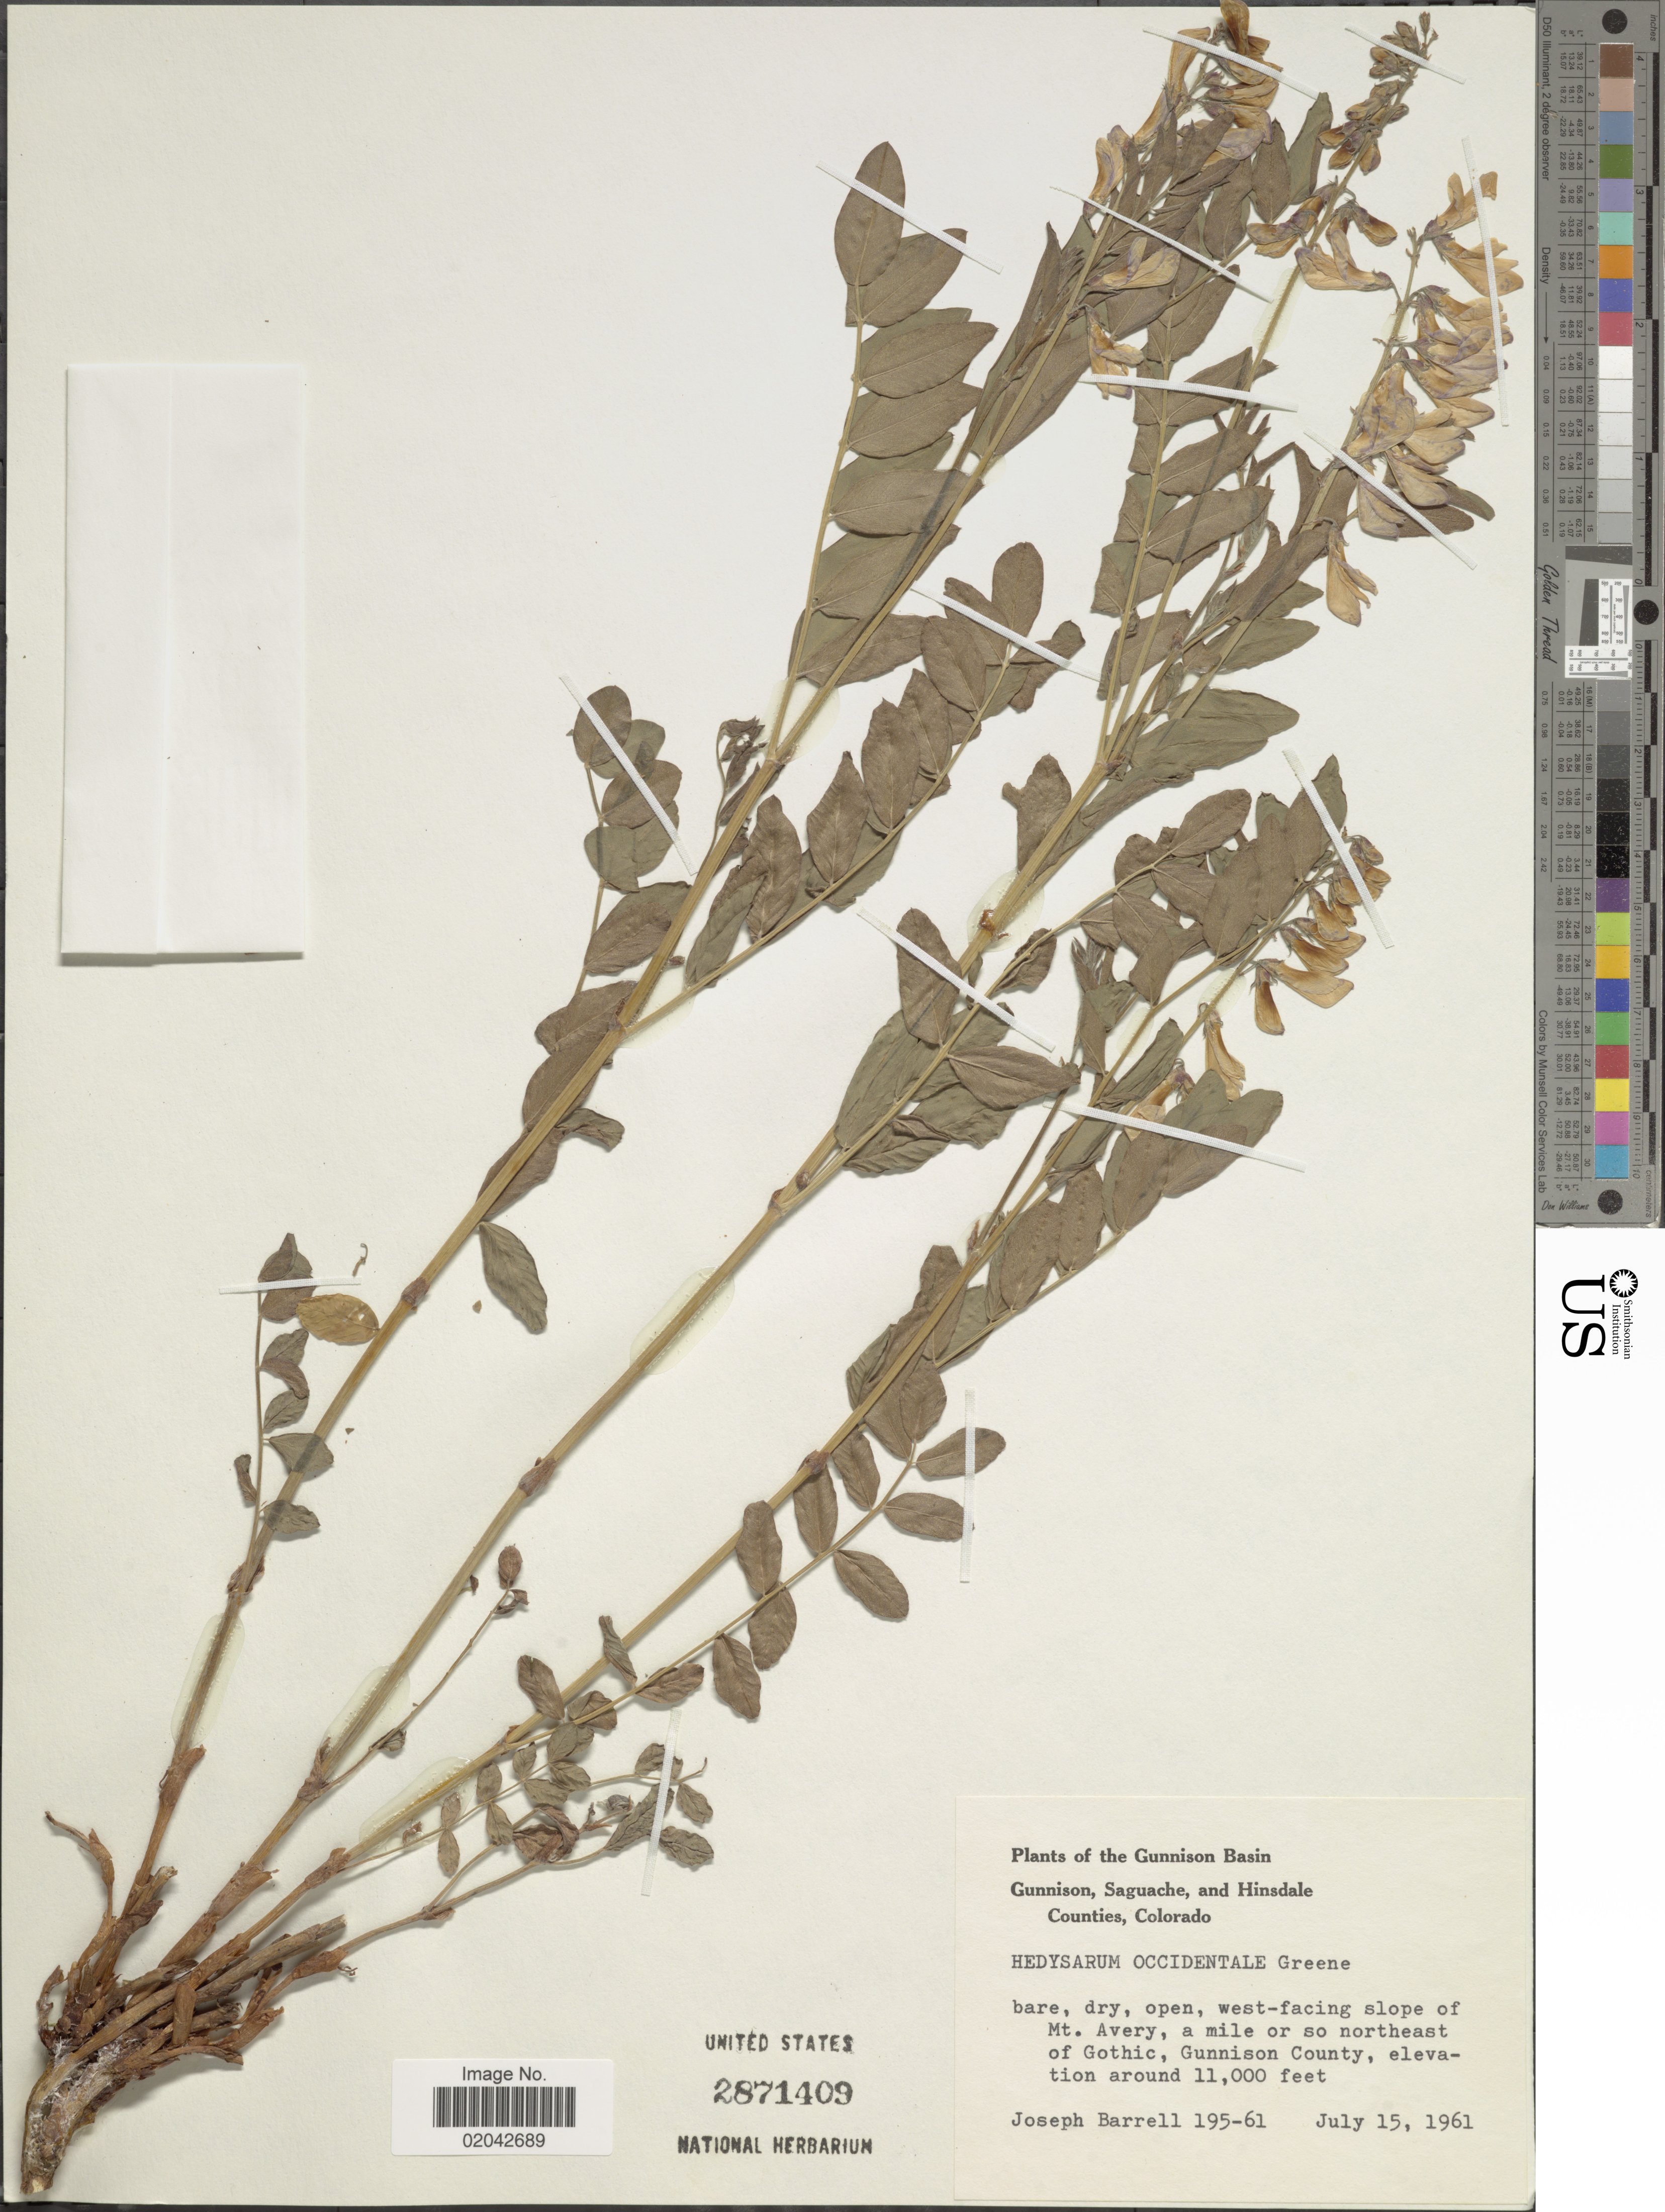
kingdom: Plantae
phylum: Tracheophyta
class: Magnoliopsida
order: Fabales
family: Fabaceae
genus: Hedysarum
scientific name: Hedysarum occidentale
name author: Greene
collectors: J. Barrell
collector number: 195-61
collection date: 1961-07-15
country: United States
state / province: Colorado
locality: Gunnison Basin, Gunnison, Saguache, and Hinsdale Counties, west-facing slope of Mt. Avery, a mile or so northeast of Gothic, Gunnison County.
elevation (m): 3353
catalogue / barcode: US 2871409